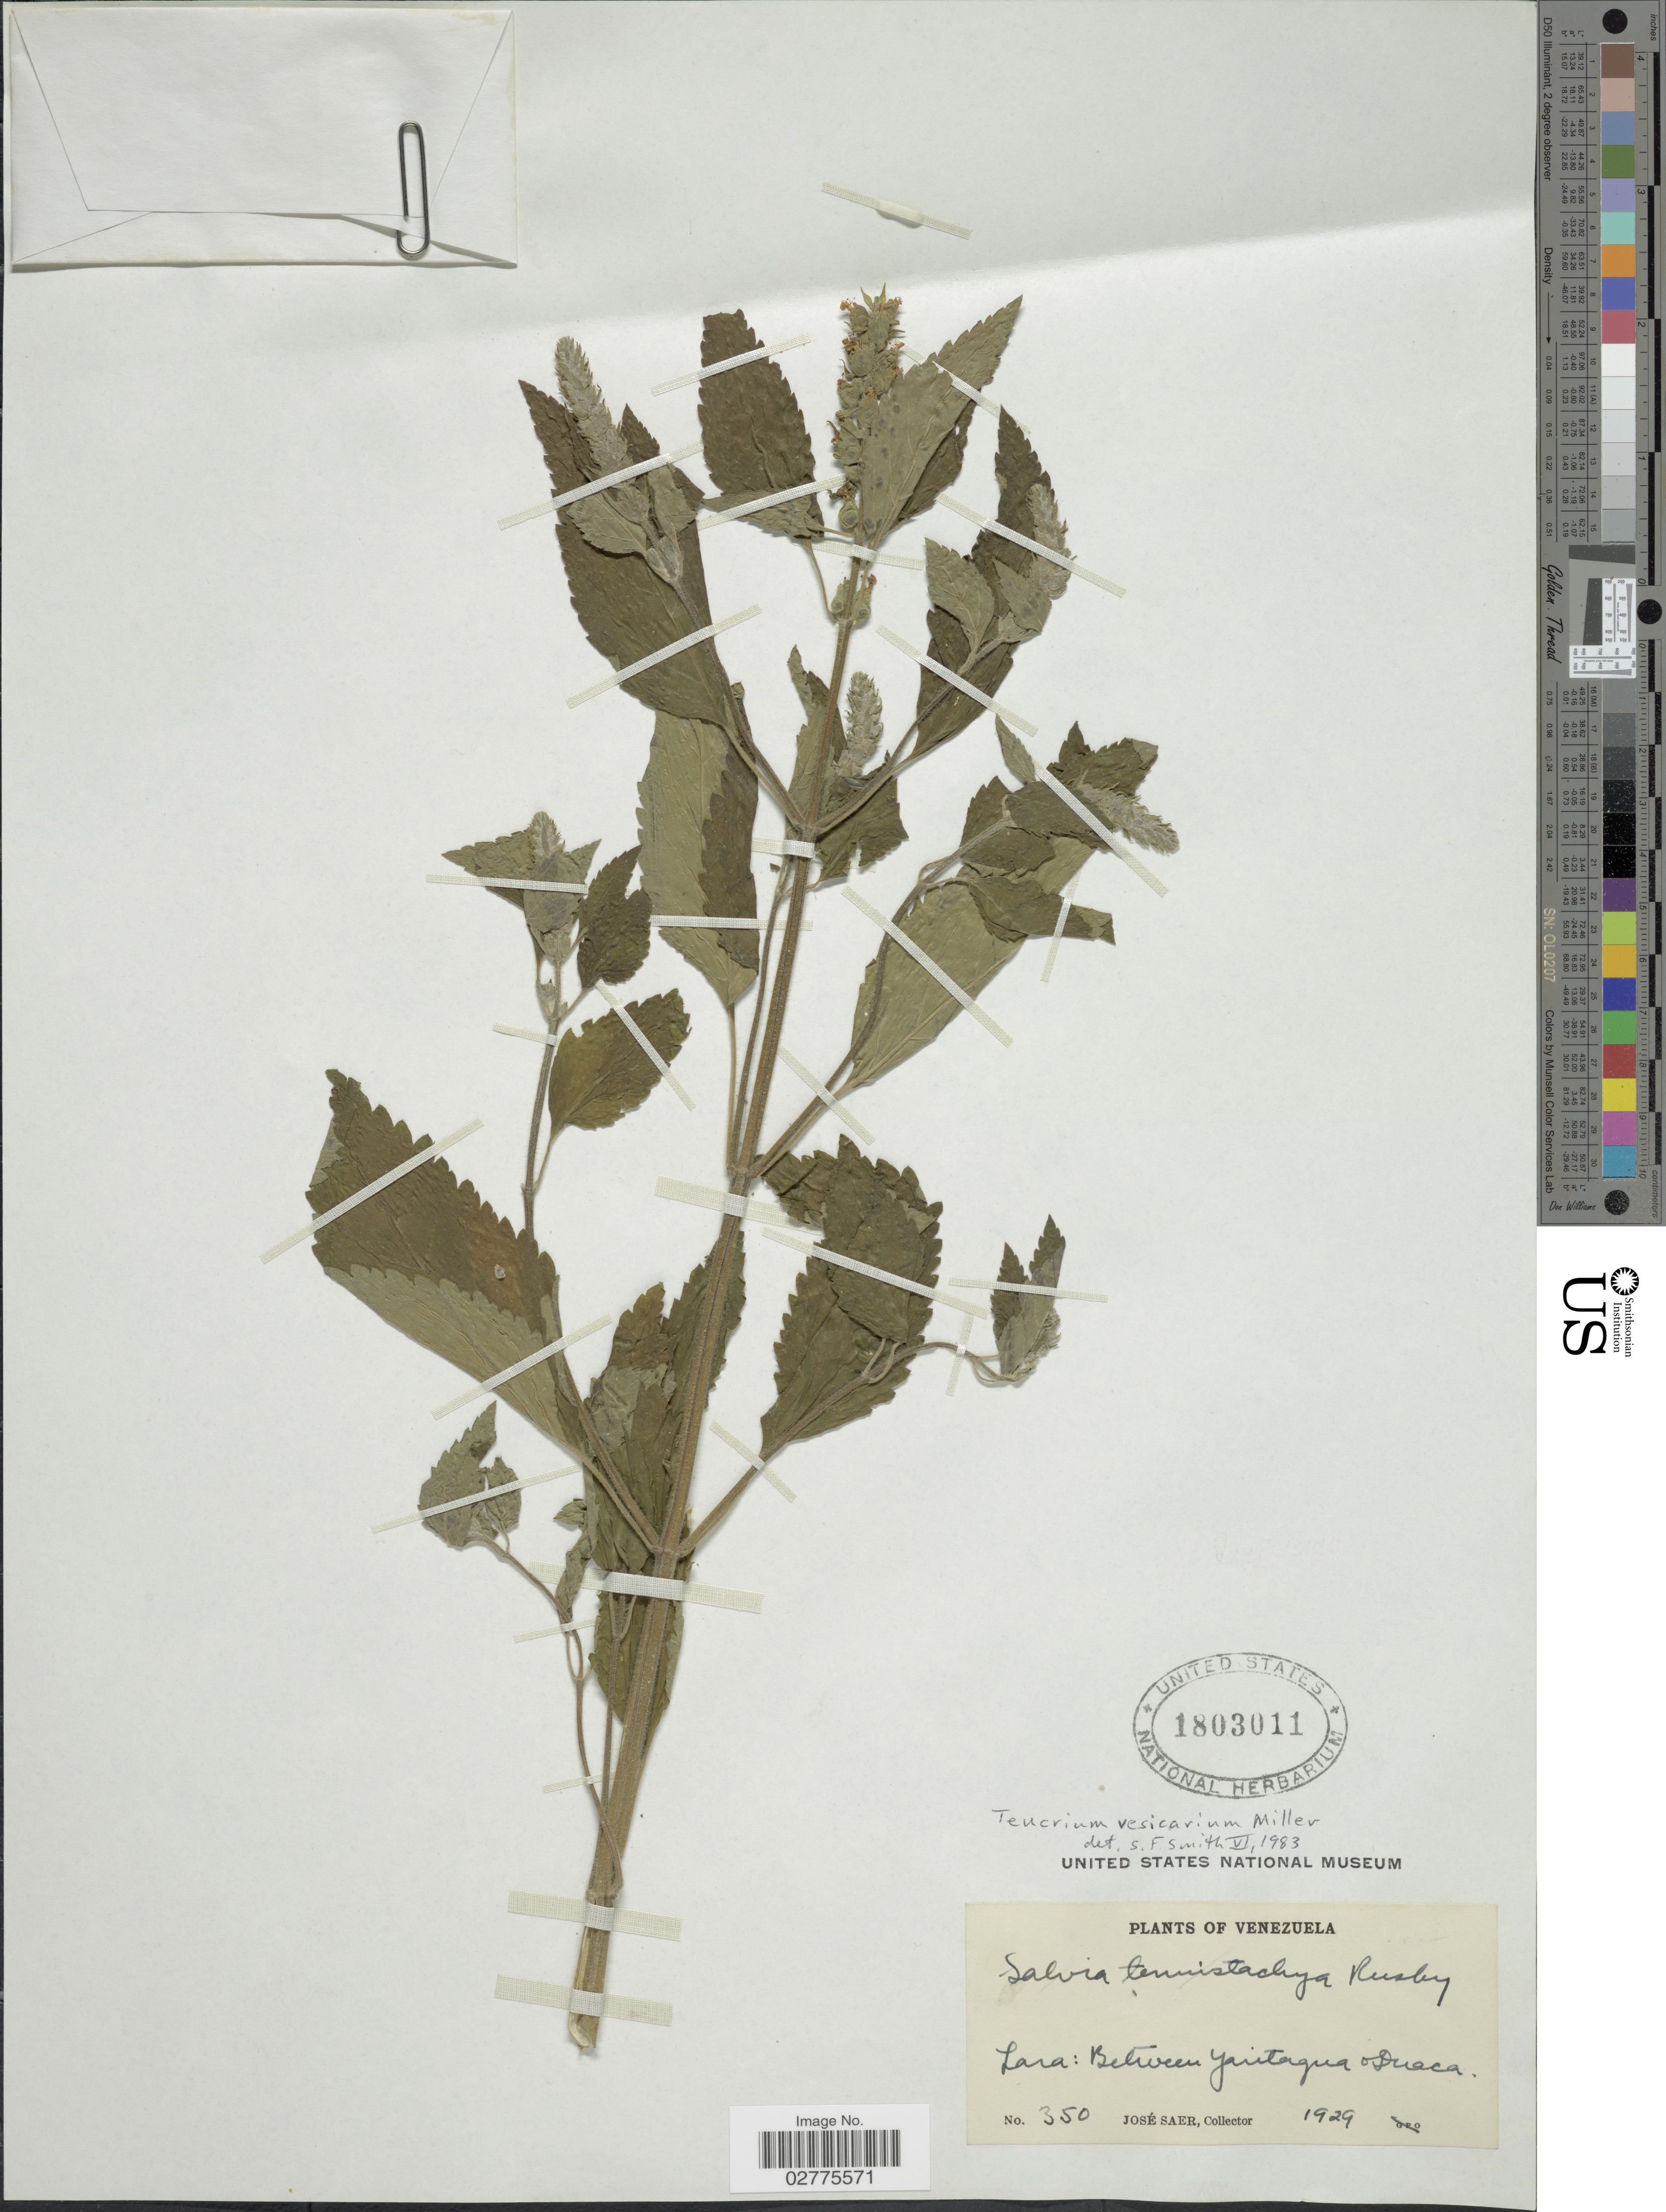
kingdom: Plantae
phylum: Tracheophyta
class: Magnoliopsida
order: Lamiales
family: Lamiaceae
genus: Teucrium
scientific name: Teucrium vesicarium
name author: Mill.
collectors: J. Saer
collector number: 350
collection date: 1929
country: Venezuela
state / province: Lara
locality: Between Yaritagua Duaca.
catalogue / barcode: US 1803011